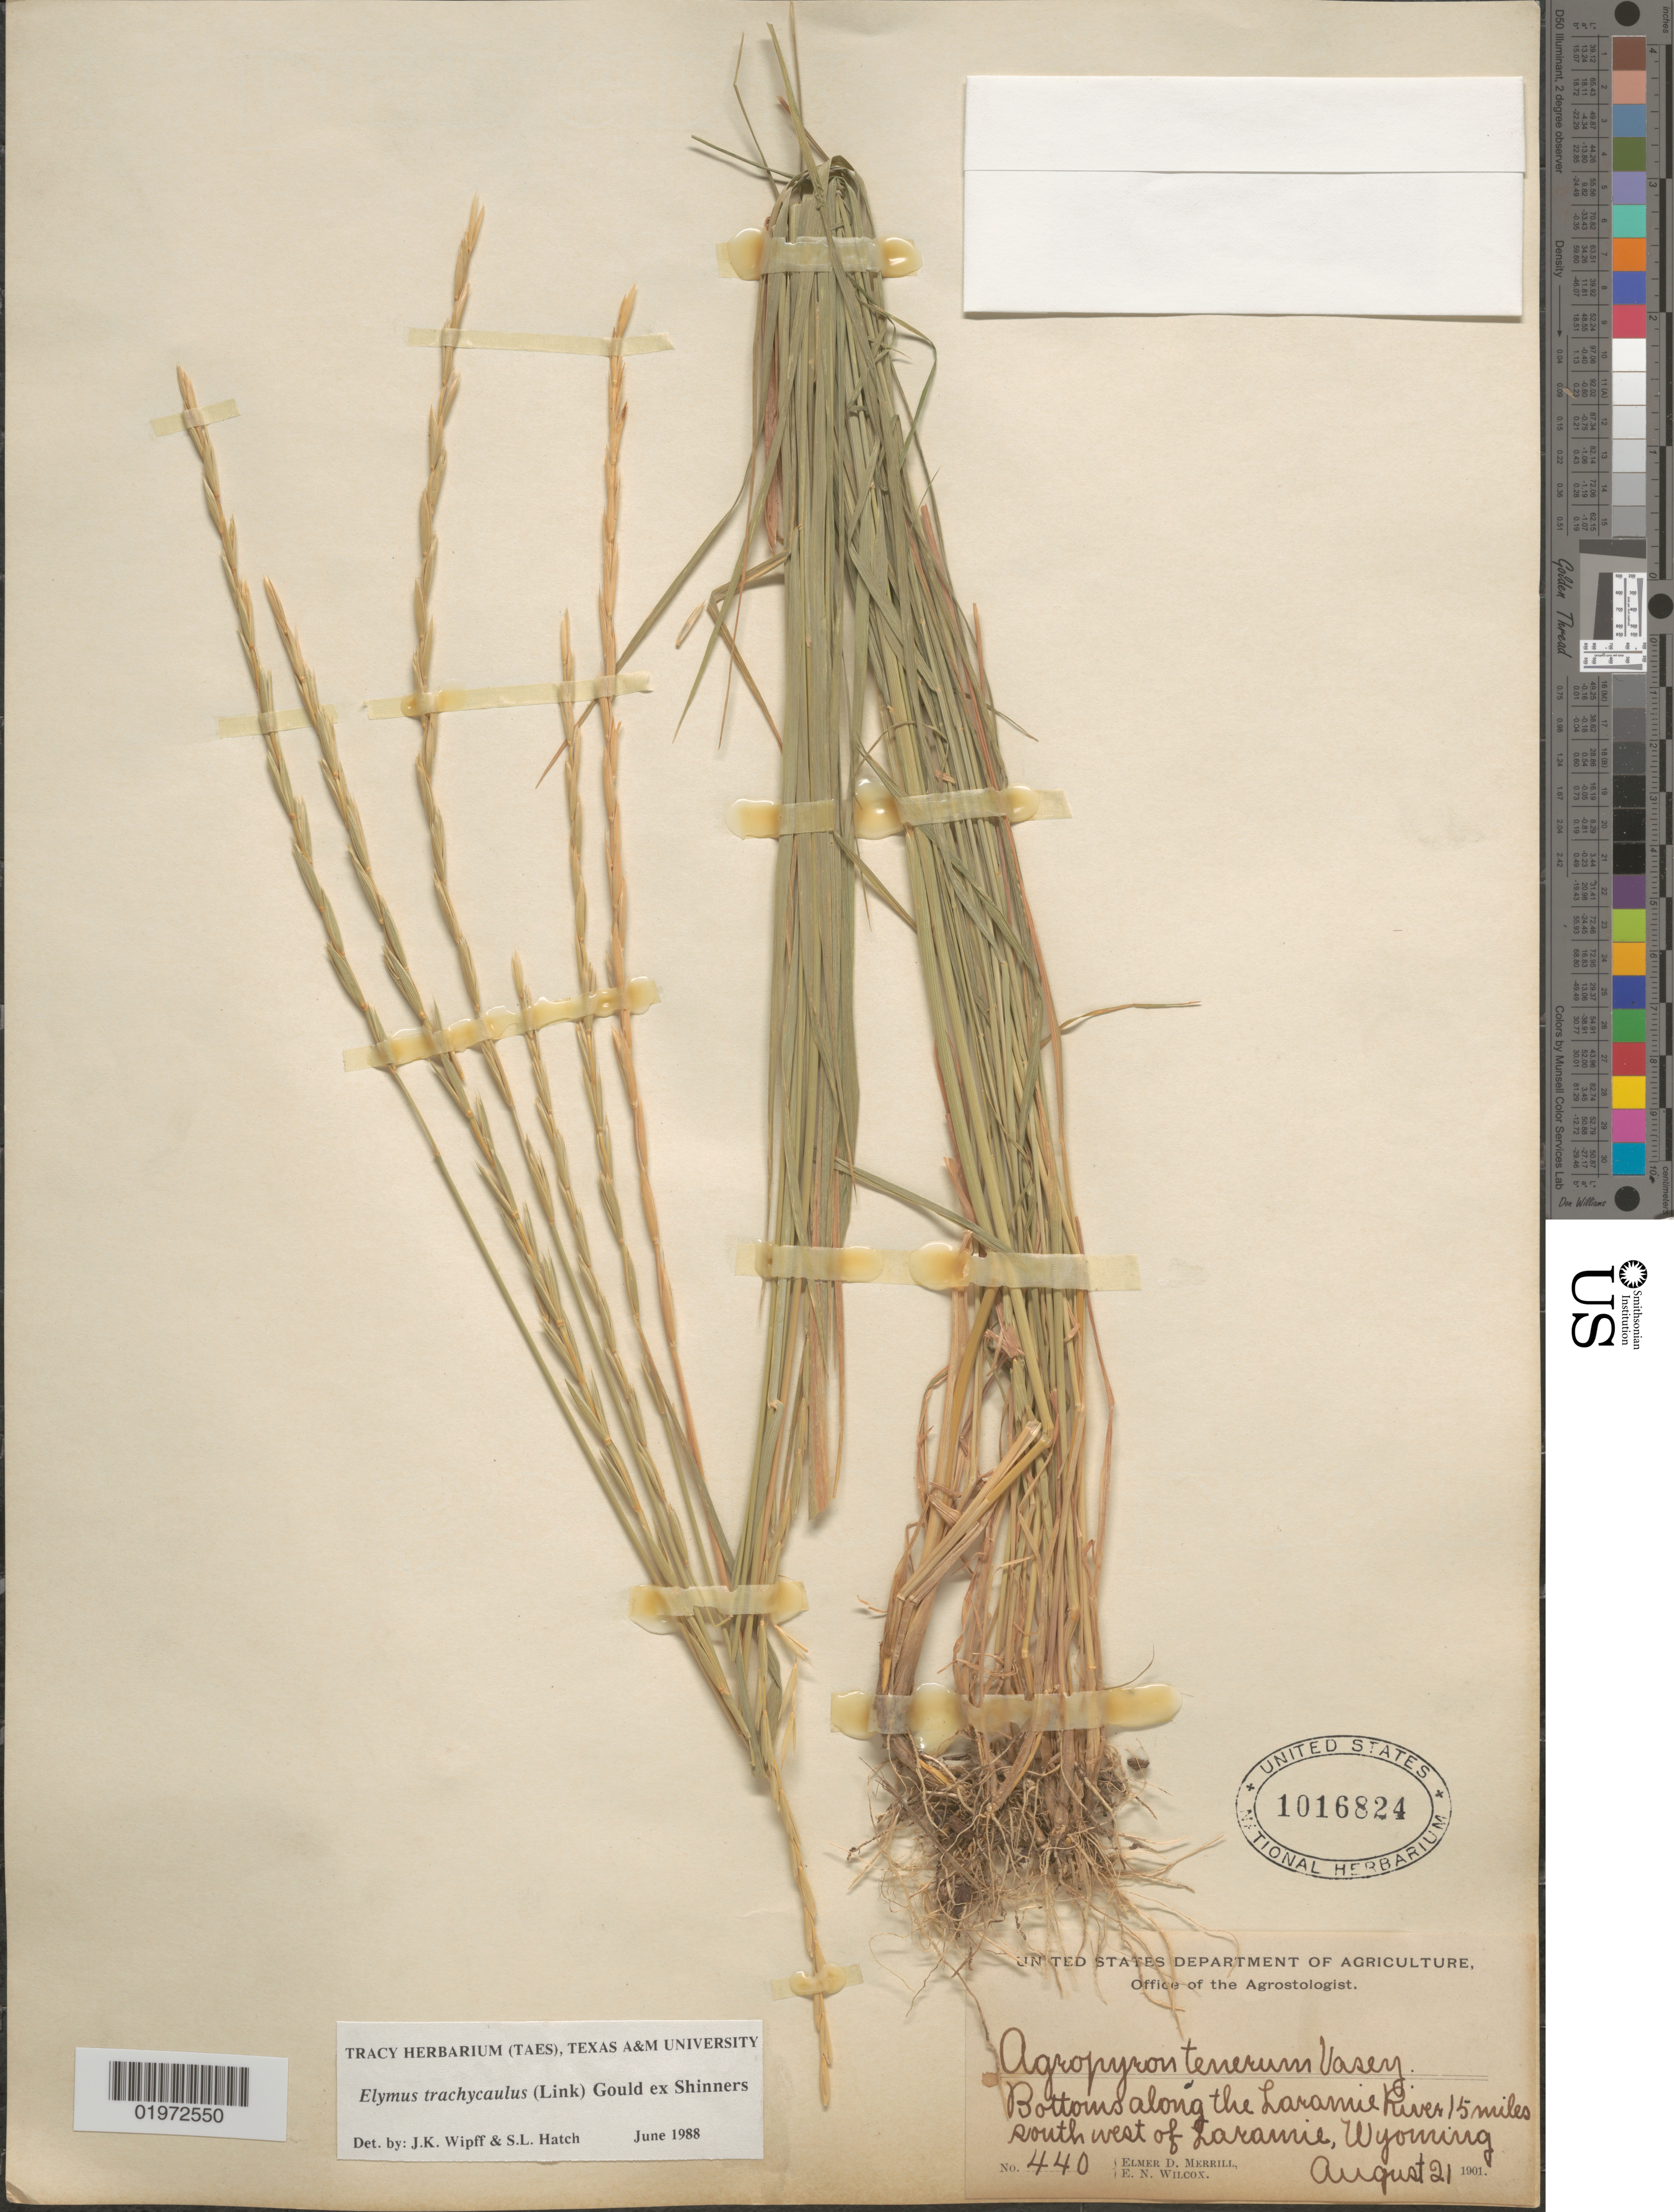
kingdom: Plantae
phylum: Tracheophyta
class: Liliopsida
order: Poales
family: Poaceae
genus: Elymus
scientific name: Elymus trachycaulus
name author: (Link) Gould ex Shinners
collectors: E. D. Merrill & E. Wilcox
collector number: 440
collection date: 1901-08-21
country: United States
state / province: Wyoming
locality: Bottoms along the Laramie River 15 miles south west of Laramie.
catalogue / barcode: US 1016824